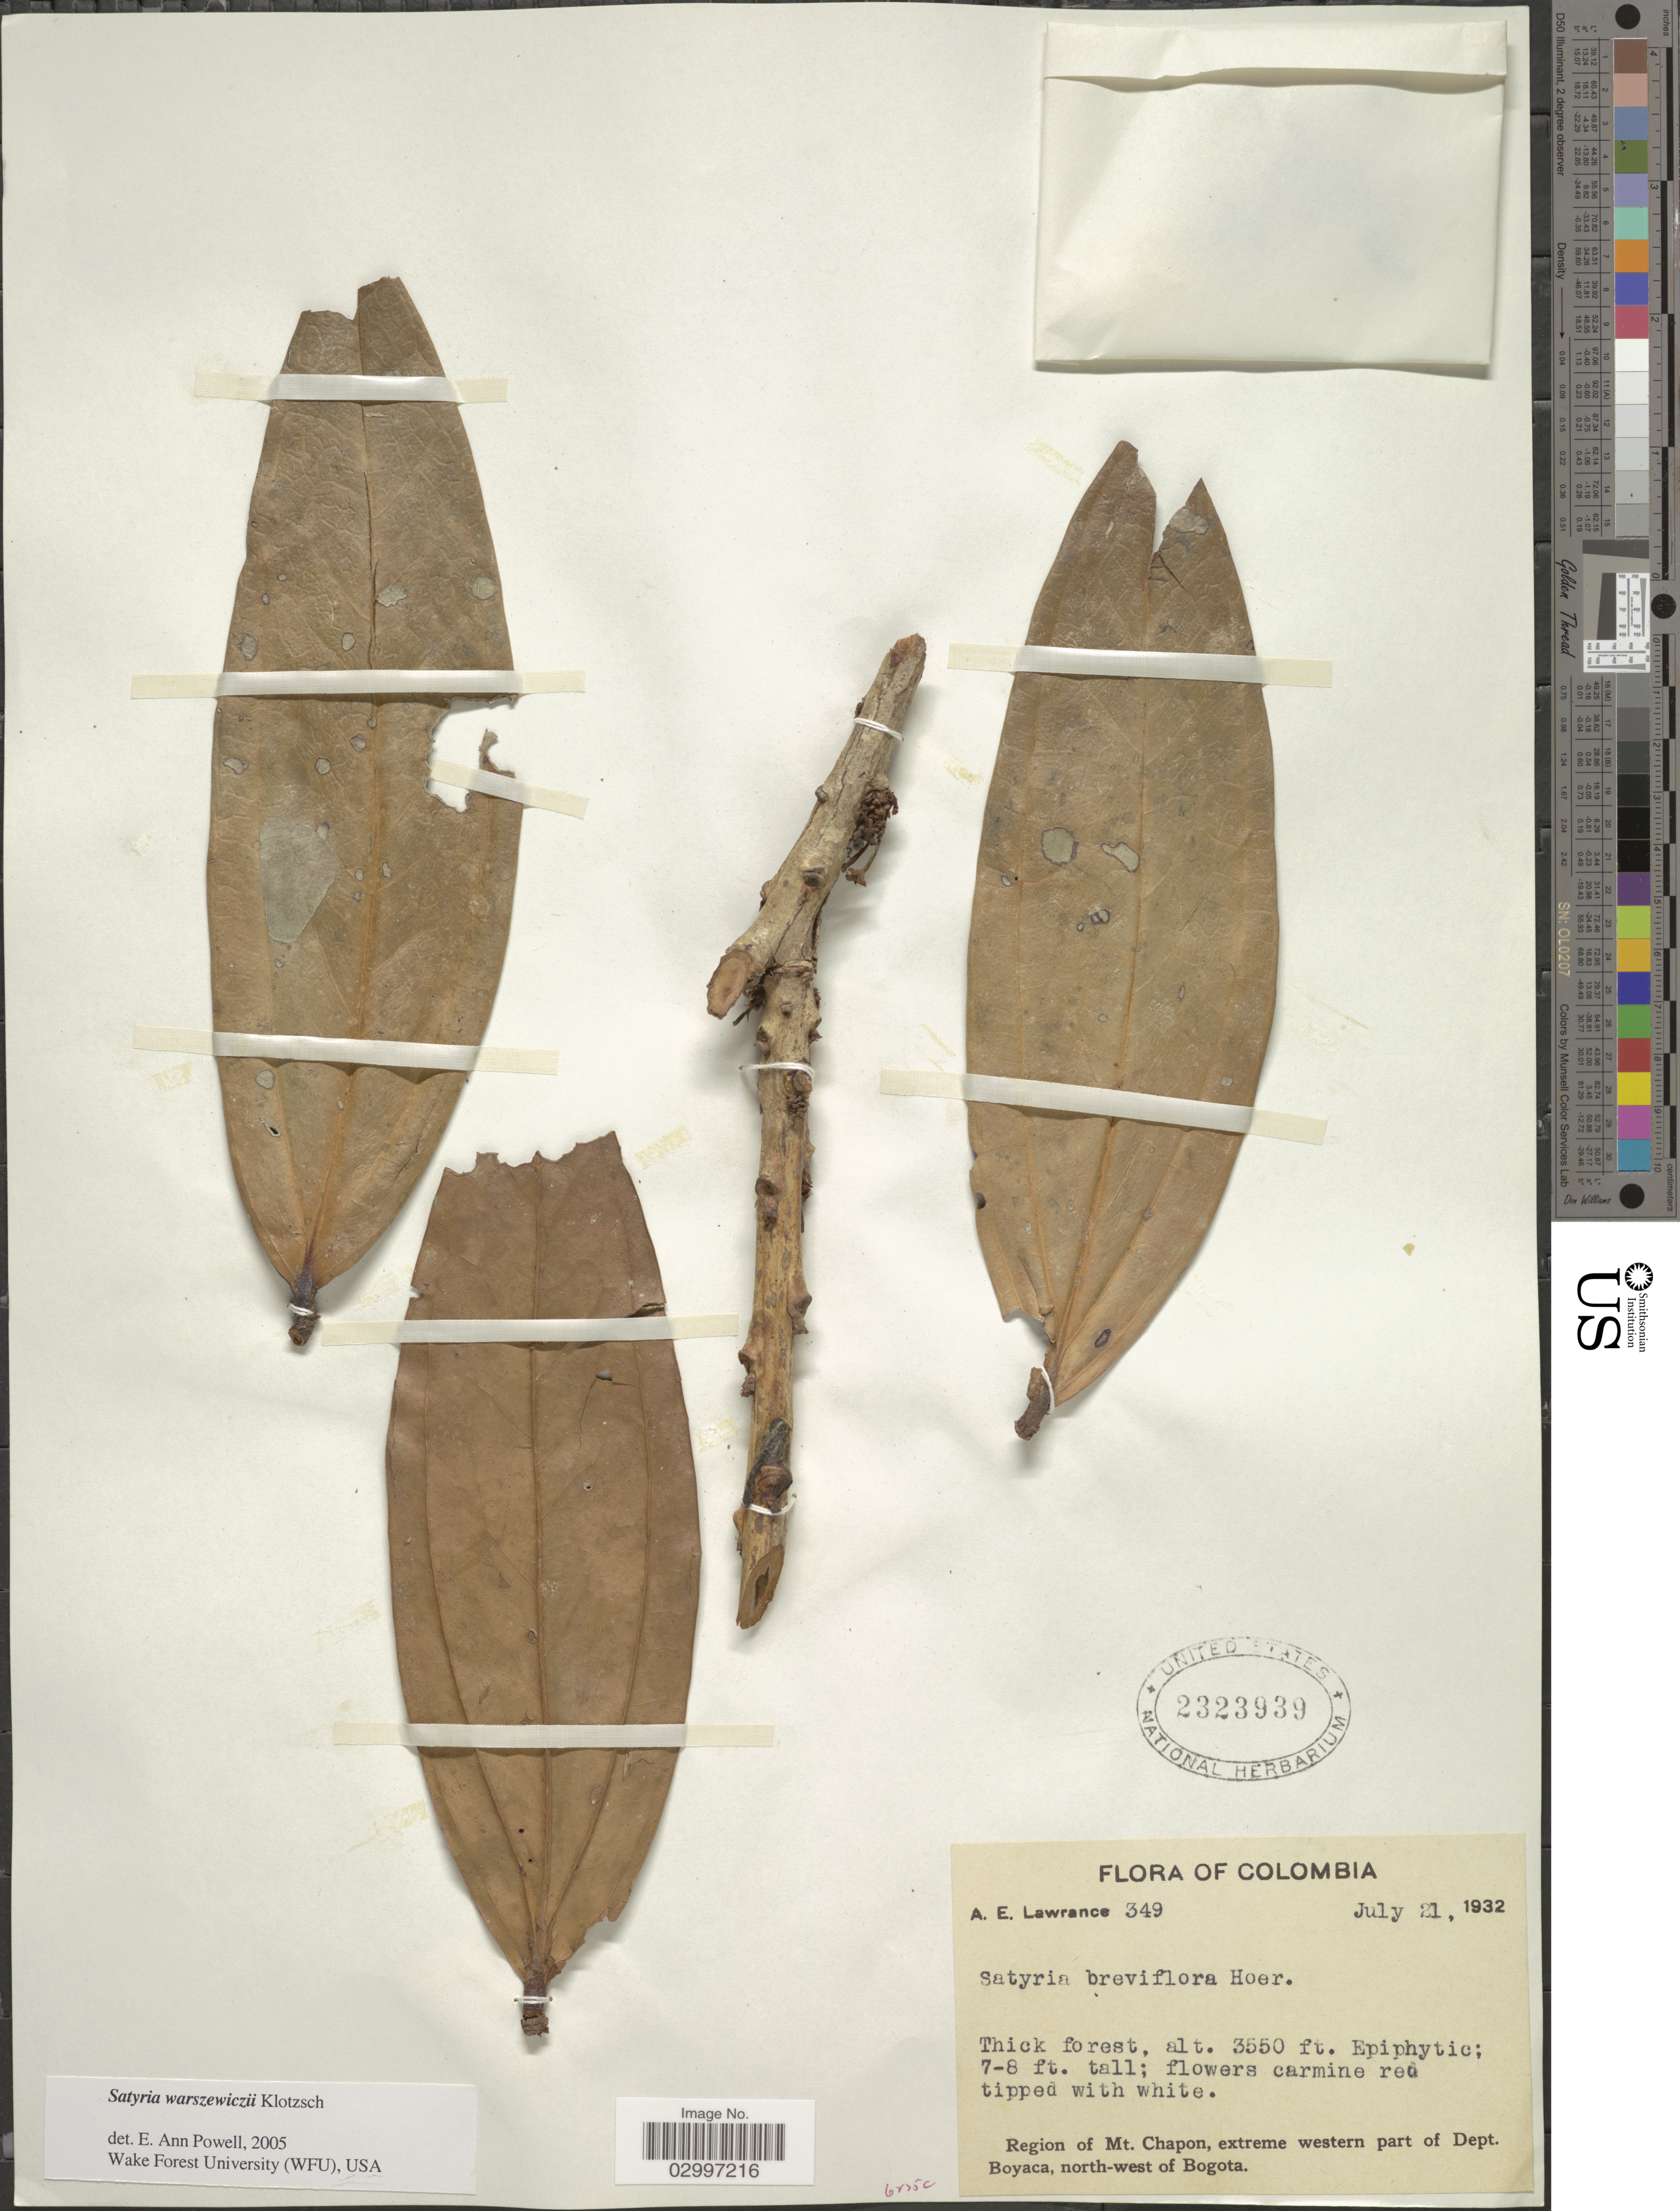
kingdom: Plantae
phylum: Tracheophyta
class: Magnoliopsida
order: Ericales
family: Ericaceae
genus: Satyria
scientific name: Satyria warszewiczii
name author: Klotzsch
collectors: A. Lawrance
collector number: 349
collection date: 1932-07-21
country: Colombia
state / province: Boyacá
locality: Region of Mt. Chapon, extreme western part of Dept. Boyaca, north-west of Bogota.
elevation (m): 1082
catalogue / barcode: US 2323939